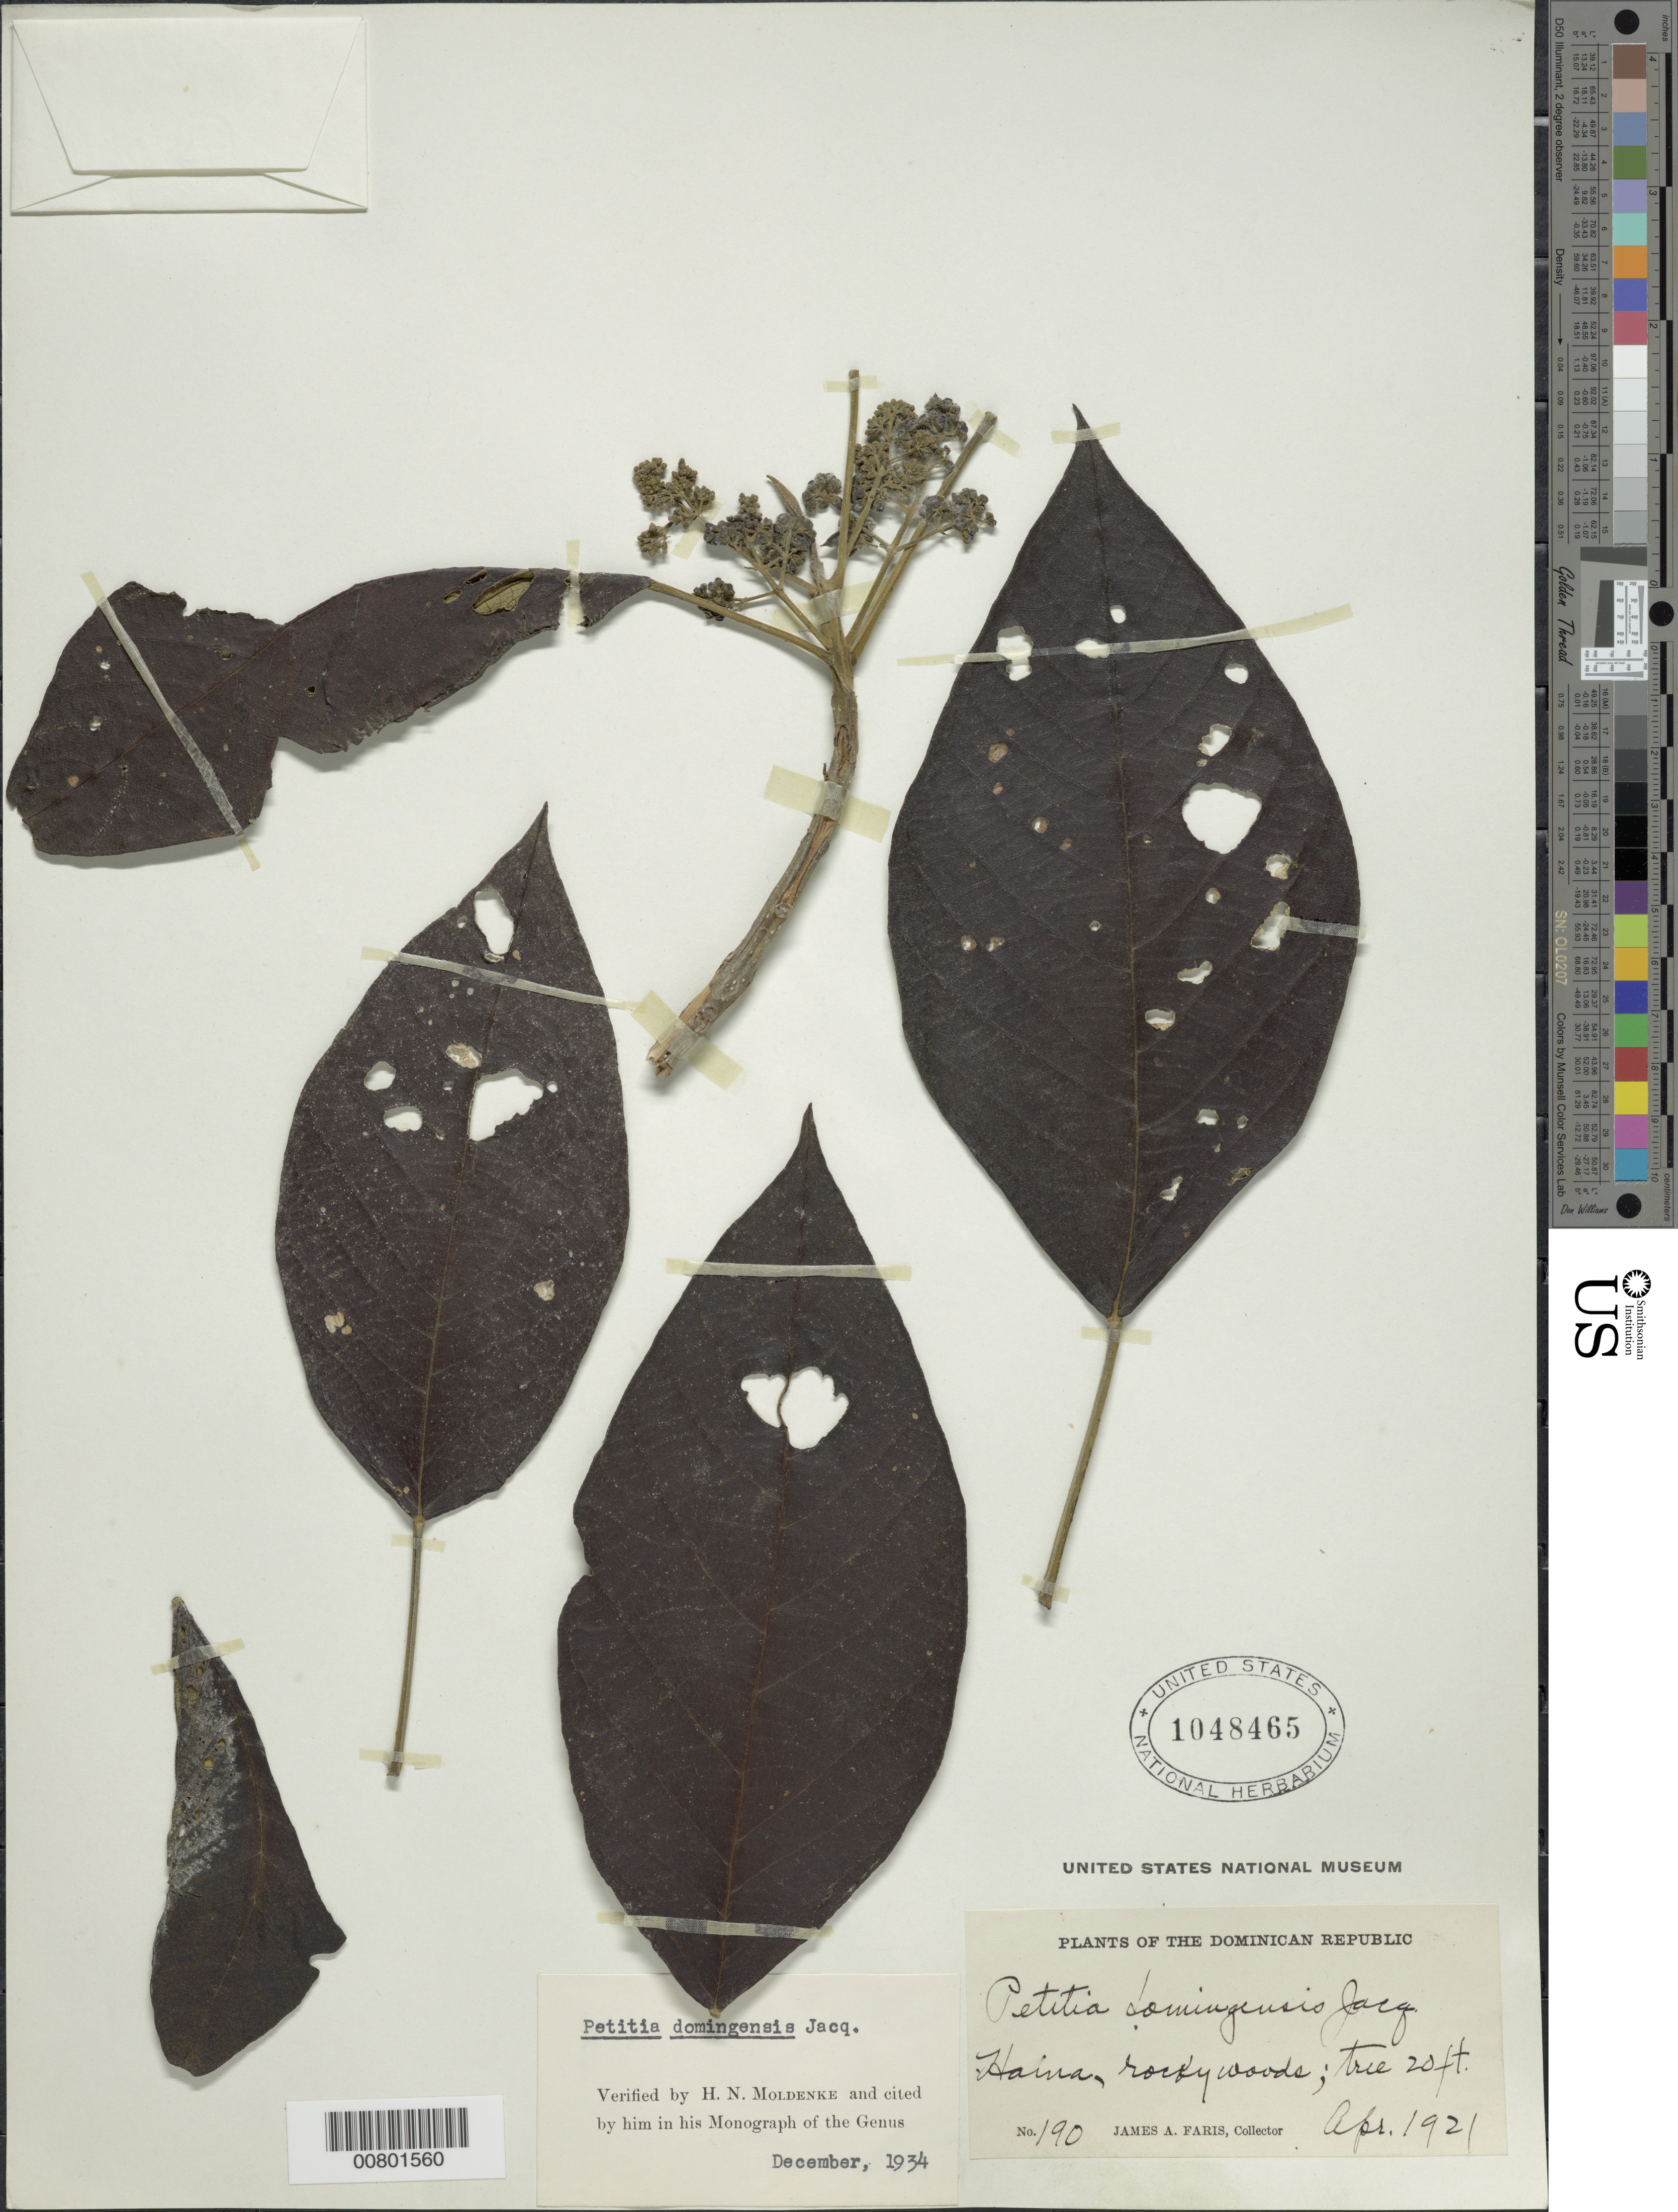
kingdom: Plantae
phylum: Tracheophyta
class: Magnoliopsida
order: Lamiales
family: Lamiaceae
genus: Petitia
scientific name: Petitia domingensis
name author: Jacq.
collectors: J. Faris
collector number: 190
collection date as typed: Apr 1921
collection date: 1921-04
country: Dominican Republic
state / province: San Cristóbal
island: Hispaniola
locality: Haina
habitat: Rocky woods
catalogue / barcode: US 1048465